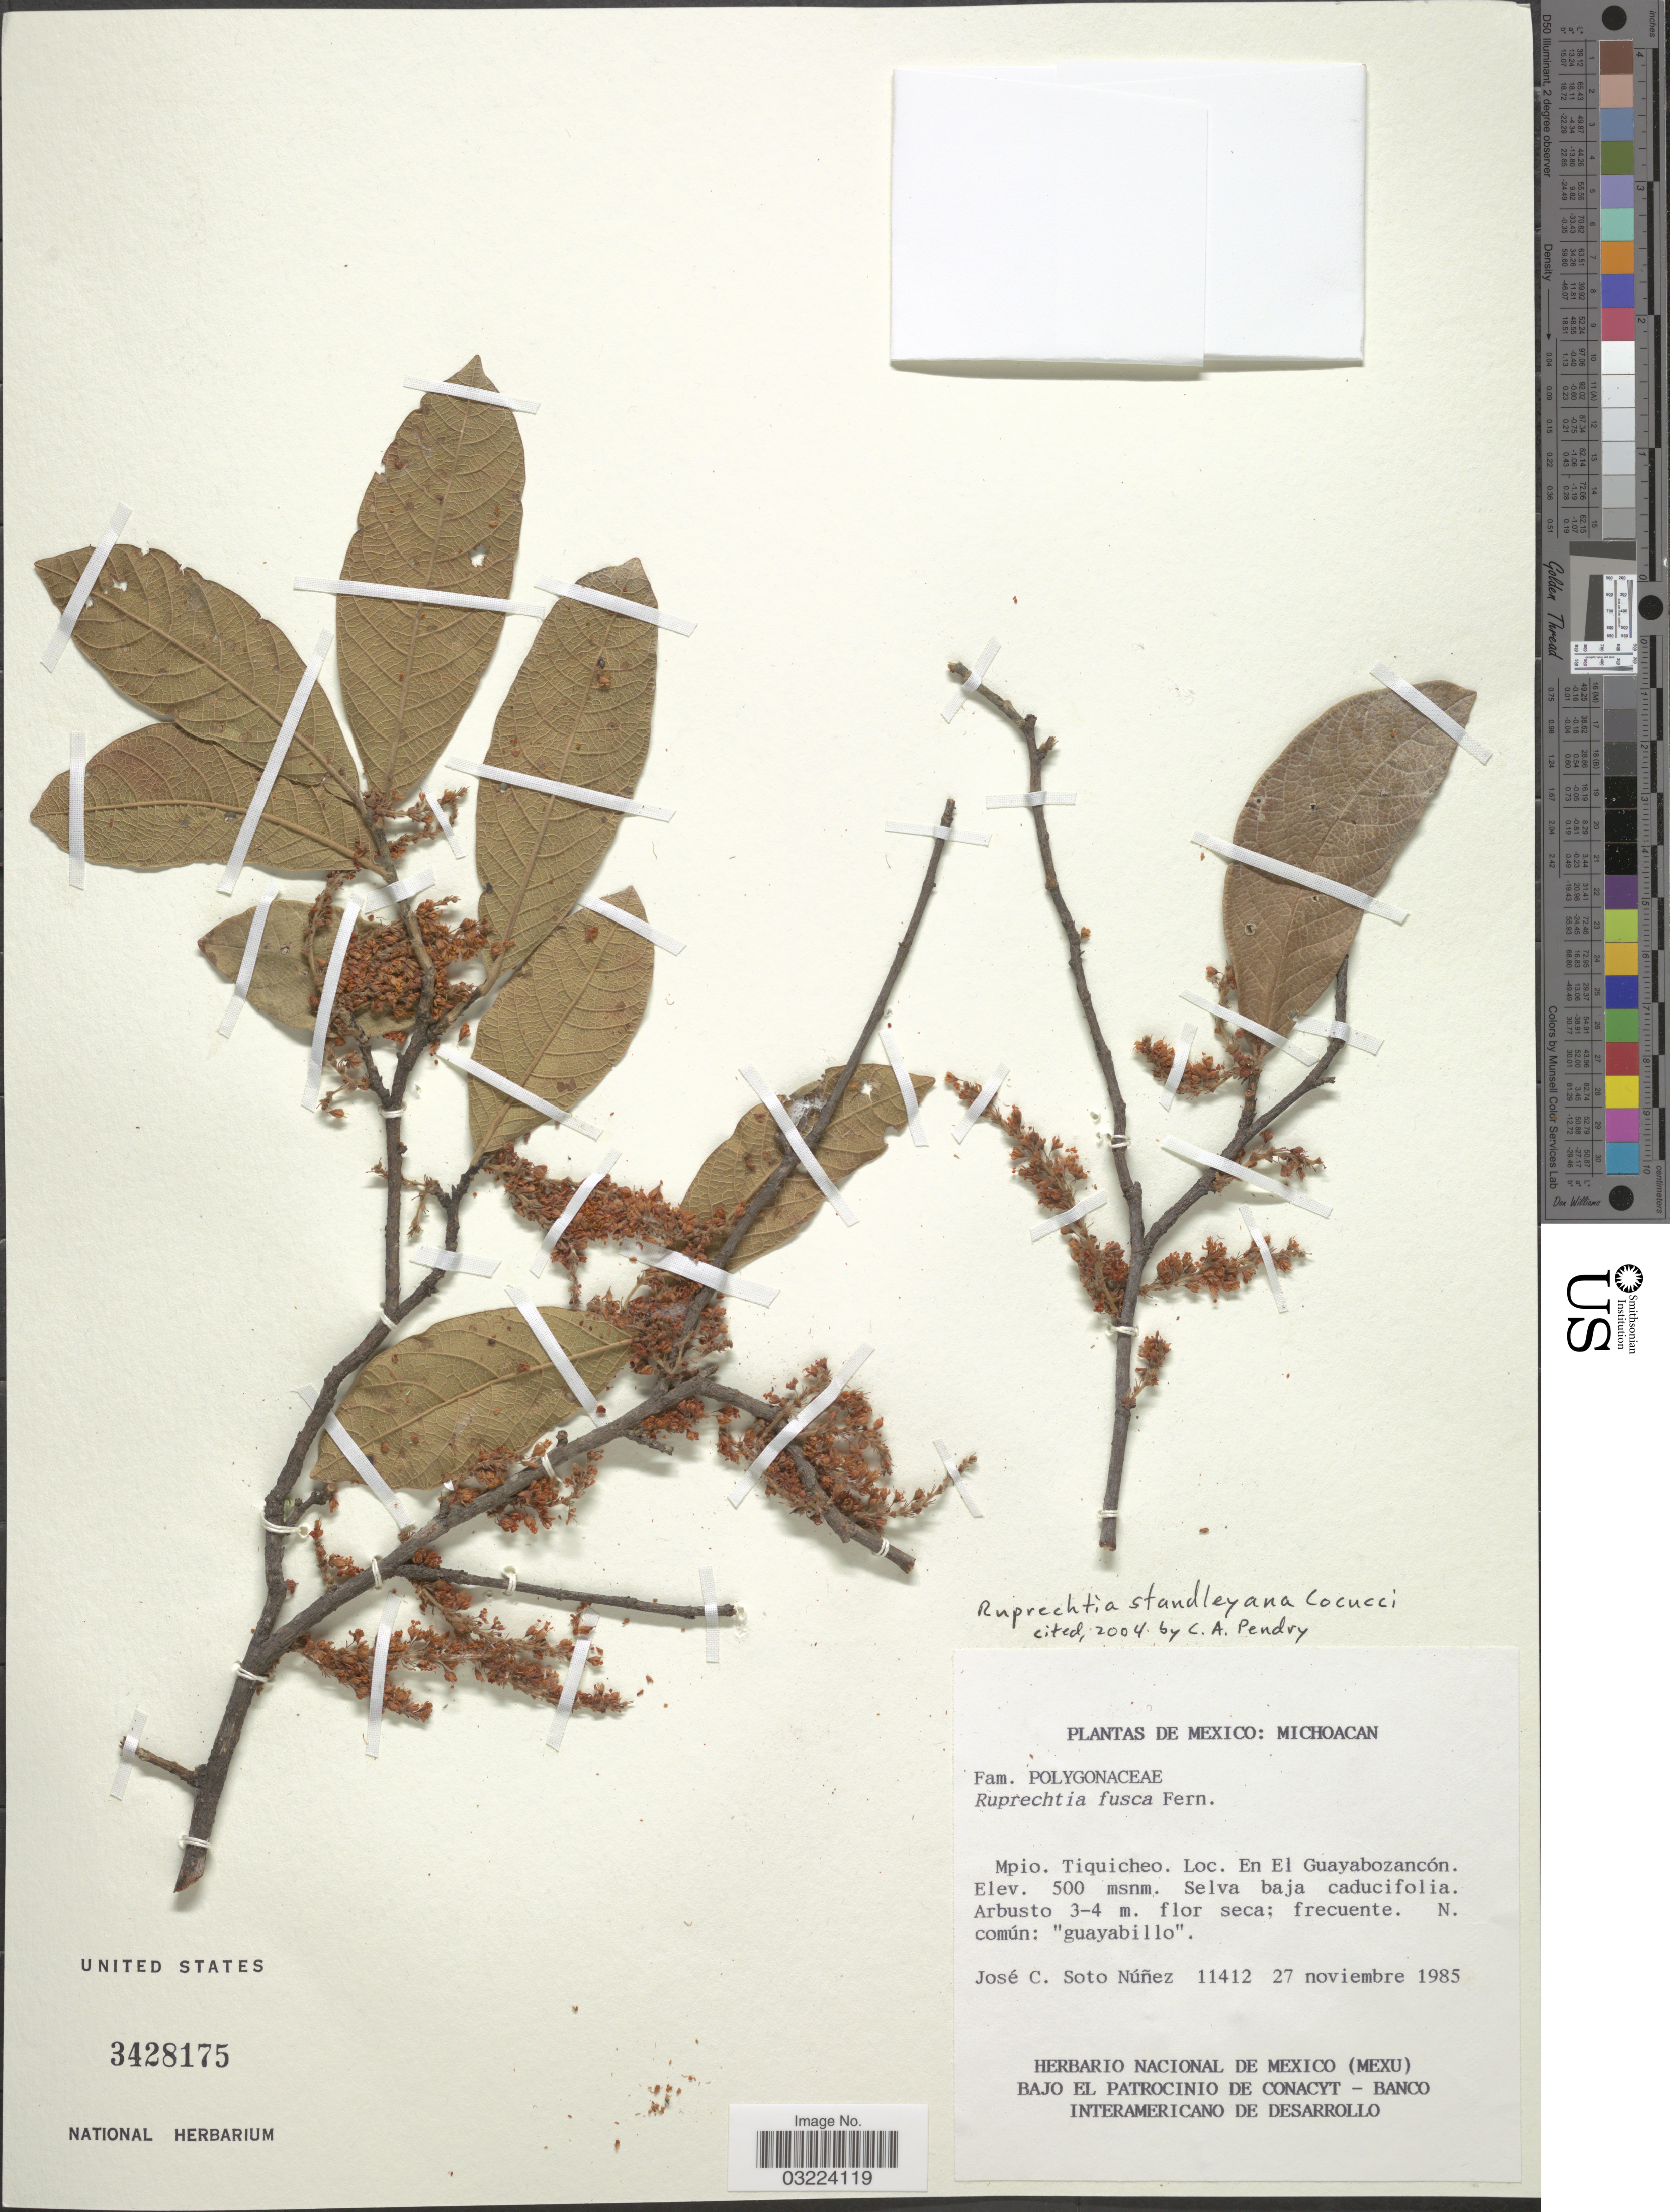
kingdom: Plantae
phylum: Tracheophyta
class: Magnoliopsida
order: Caryophyllales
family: Polygonaceae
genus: Ruprechtia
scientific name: Ruprechtia standleyana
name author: Cocucci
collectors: J. Soto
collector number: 11412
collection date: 1985-11-27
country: Mexico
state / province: Michoacán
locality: Mpio. Tiquicheo. En El Guayabozancón.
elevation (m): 500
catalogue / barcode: US 3428175